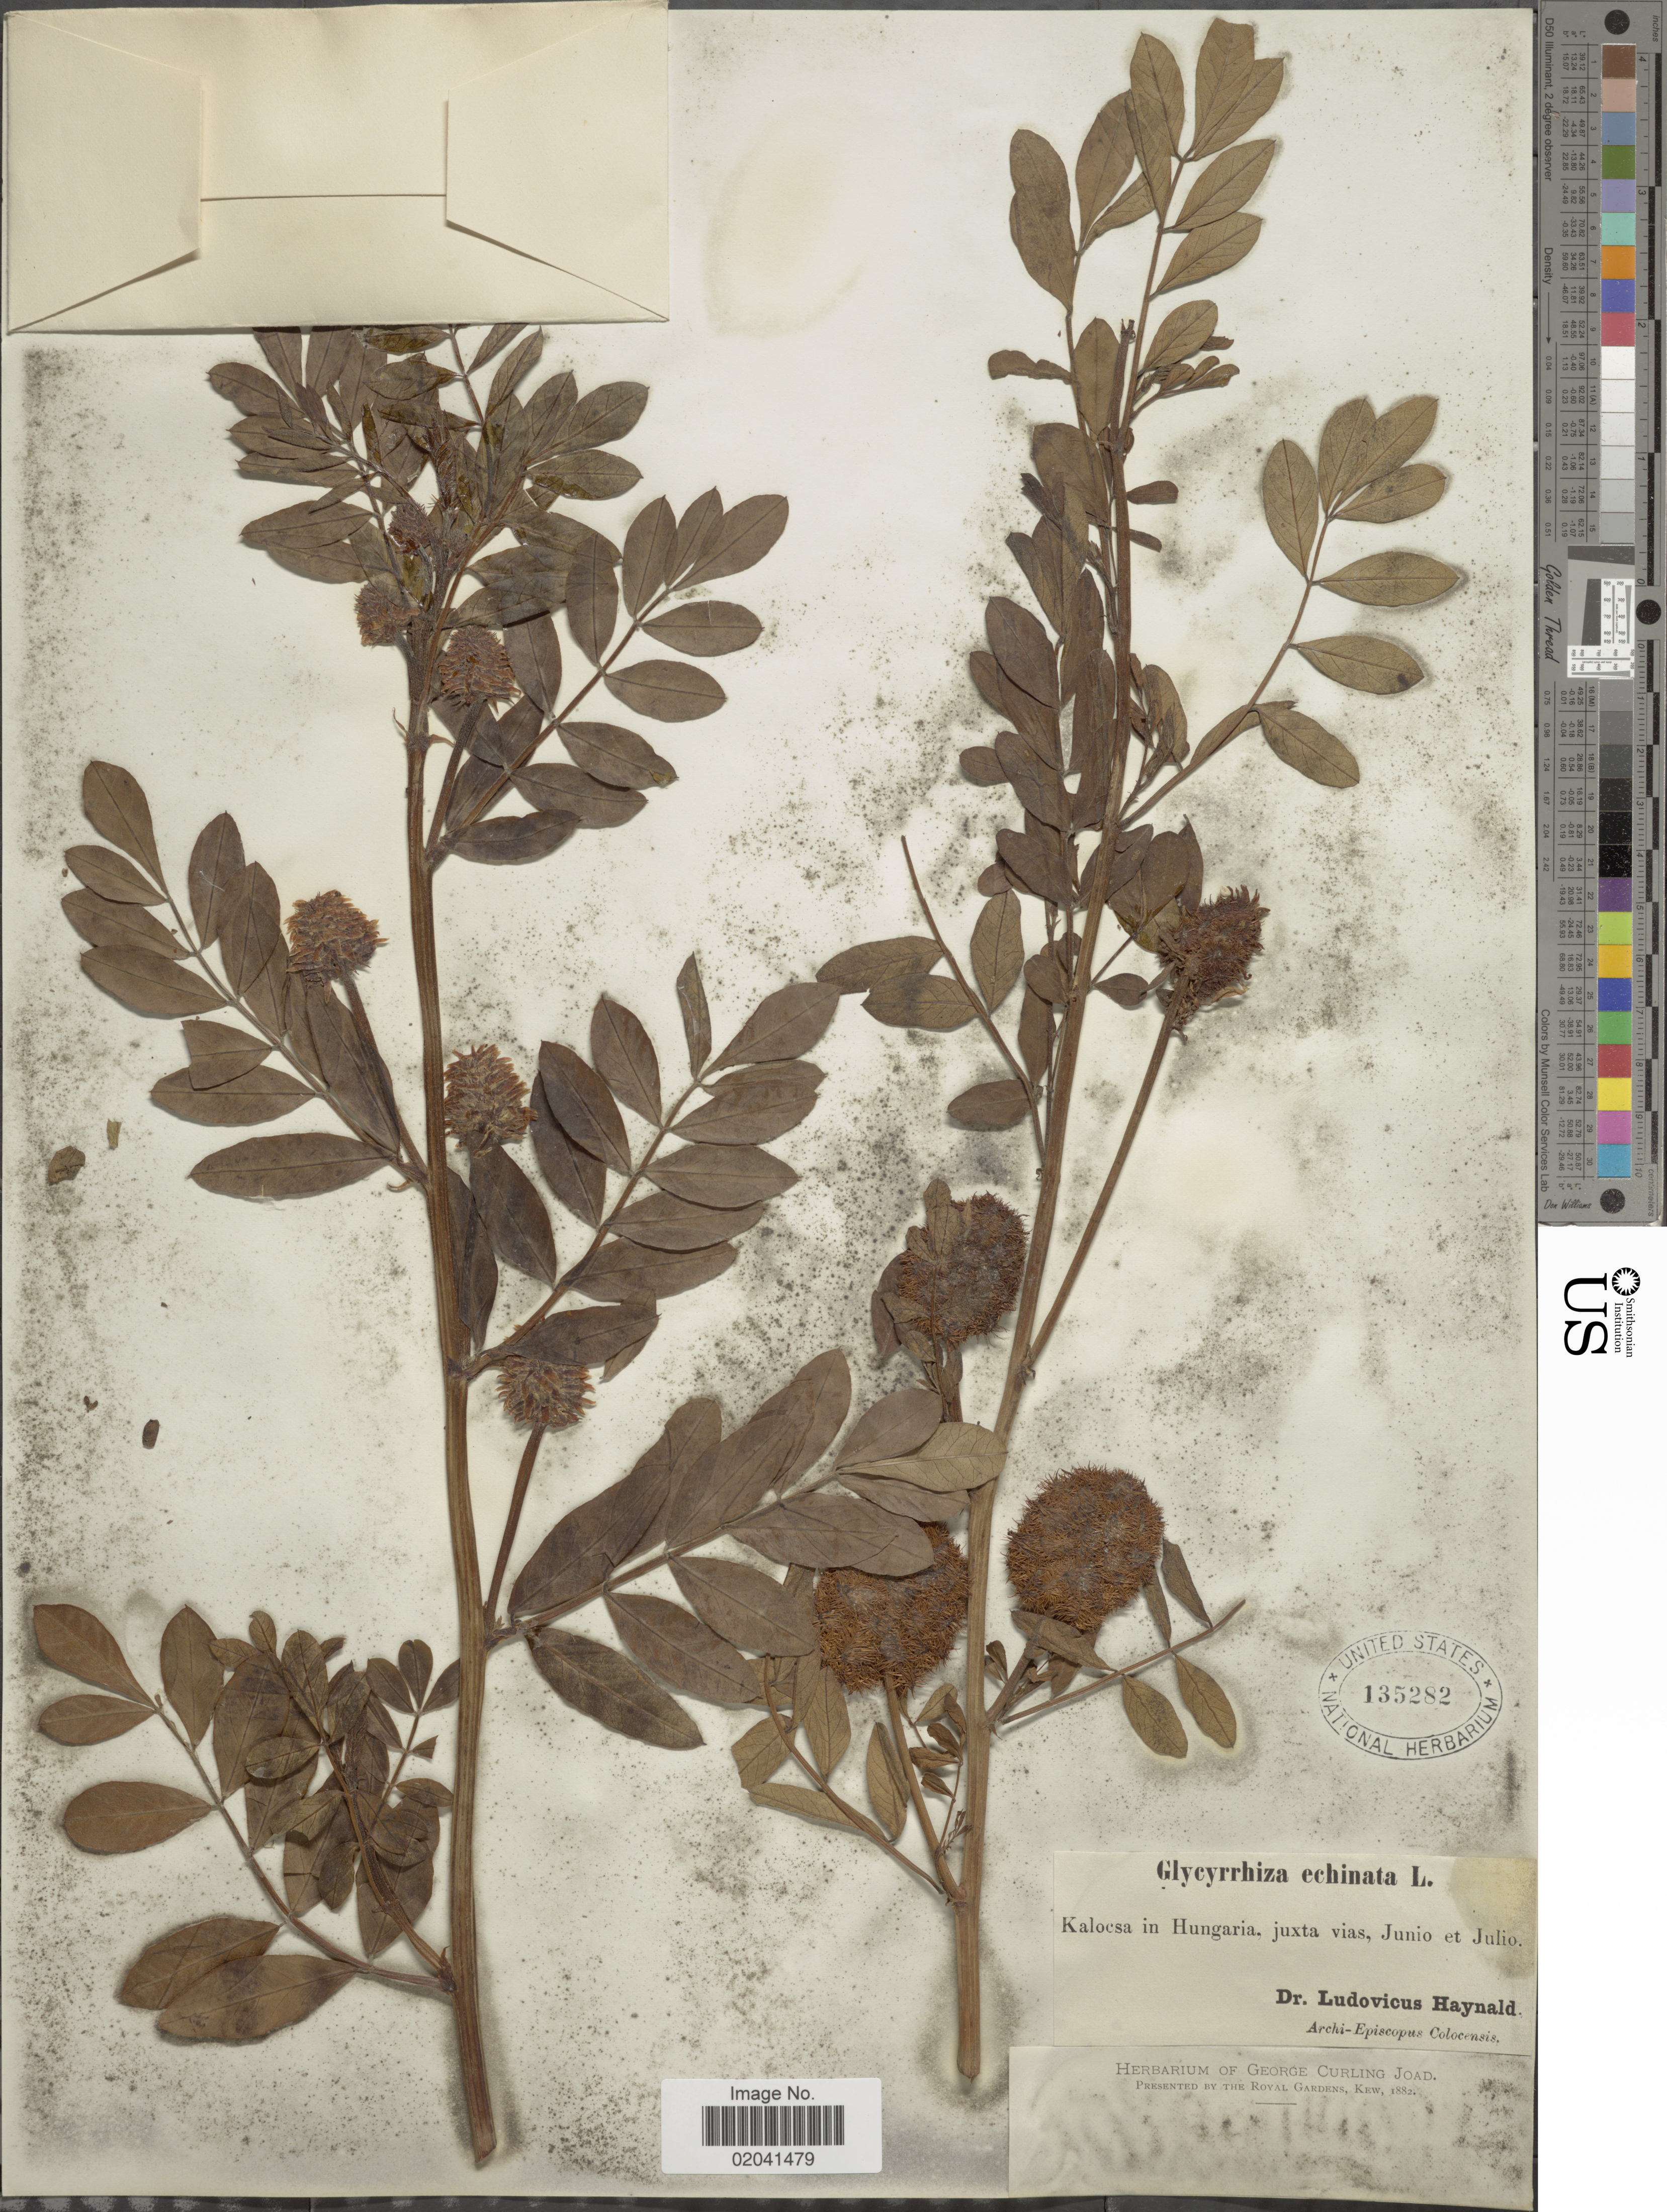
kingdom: Plantae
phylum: Tracheophyta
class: Magnoliopsida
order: Fabales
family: Fabaceae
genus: Glycyrrhiza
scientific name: Glycyrrhiza echinata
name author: L.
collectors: L. Haynald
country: Hungary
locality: Kalocsa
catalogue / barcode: US 135282